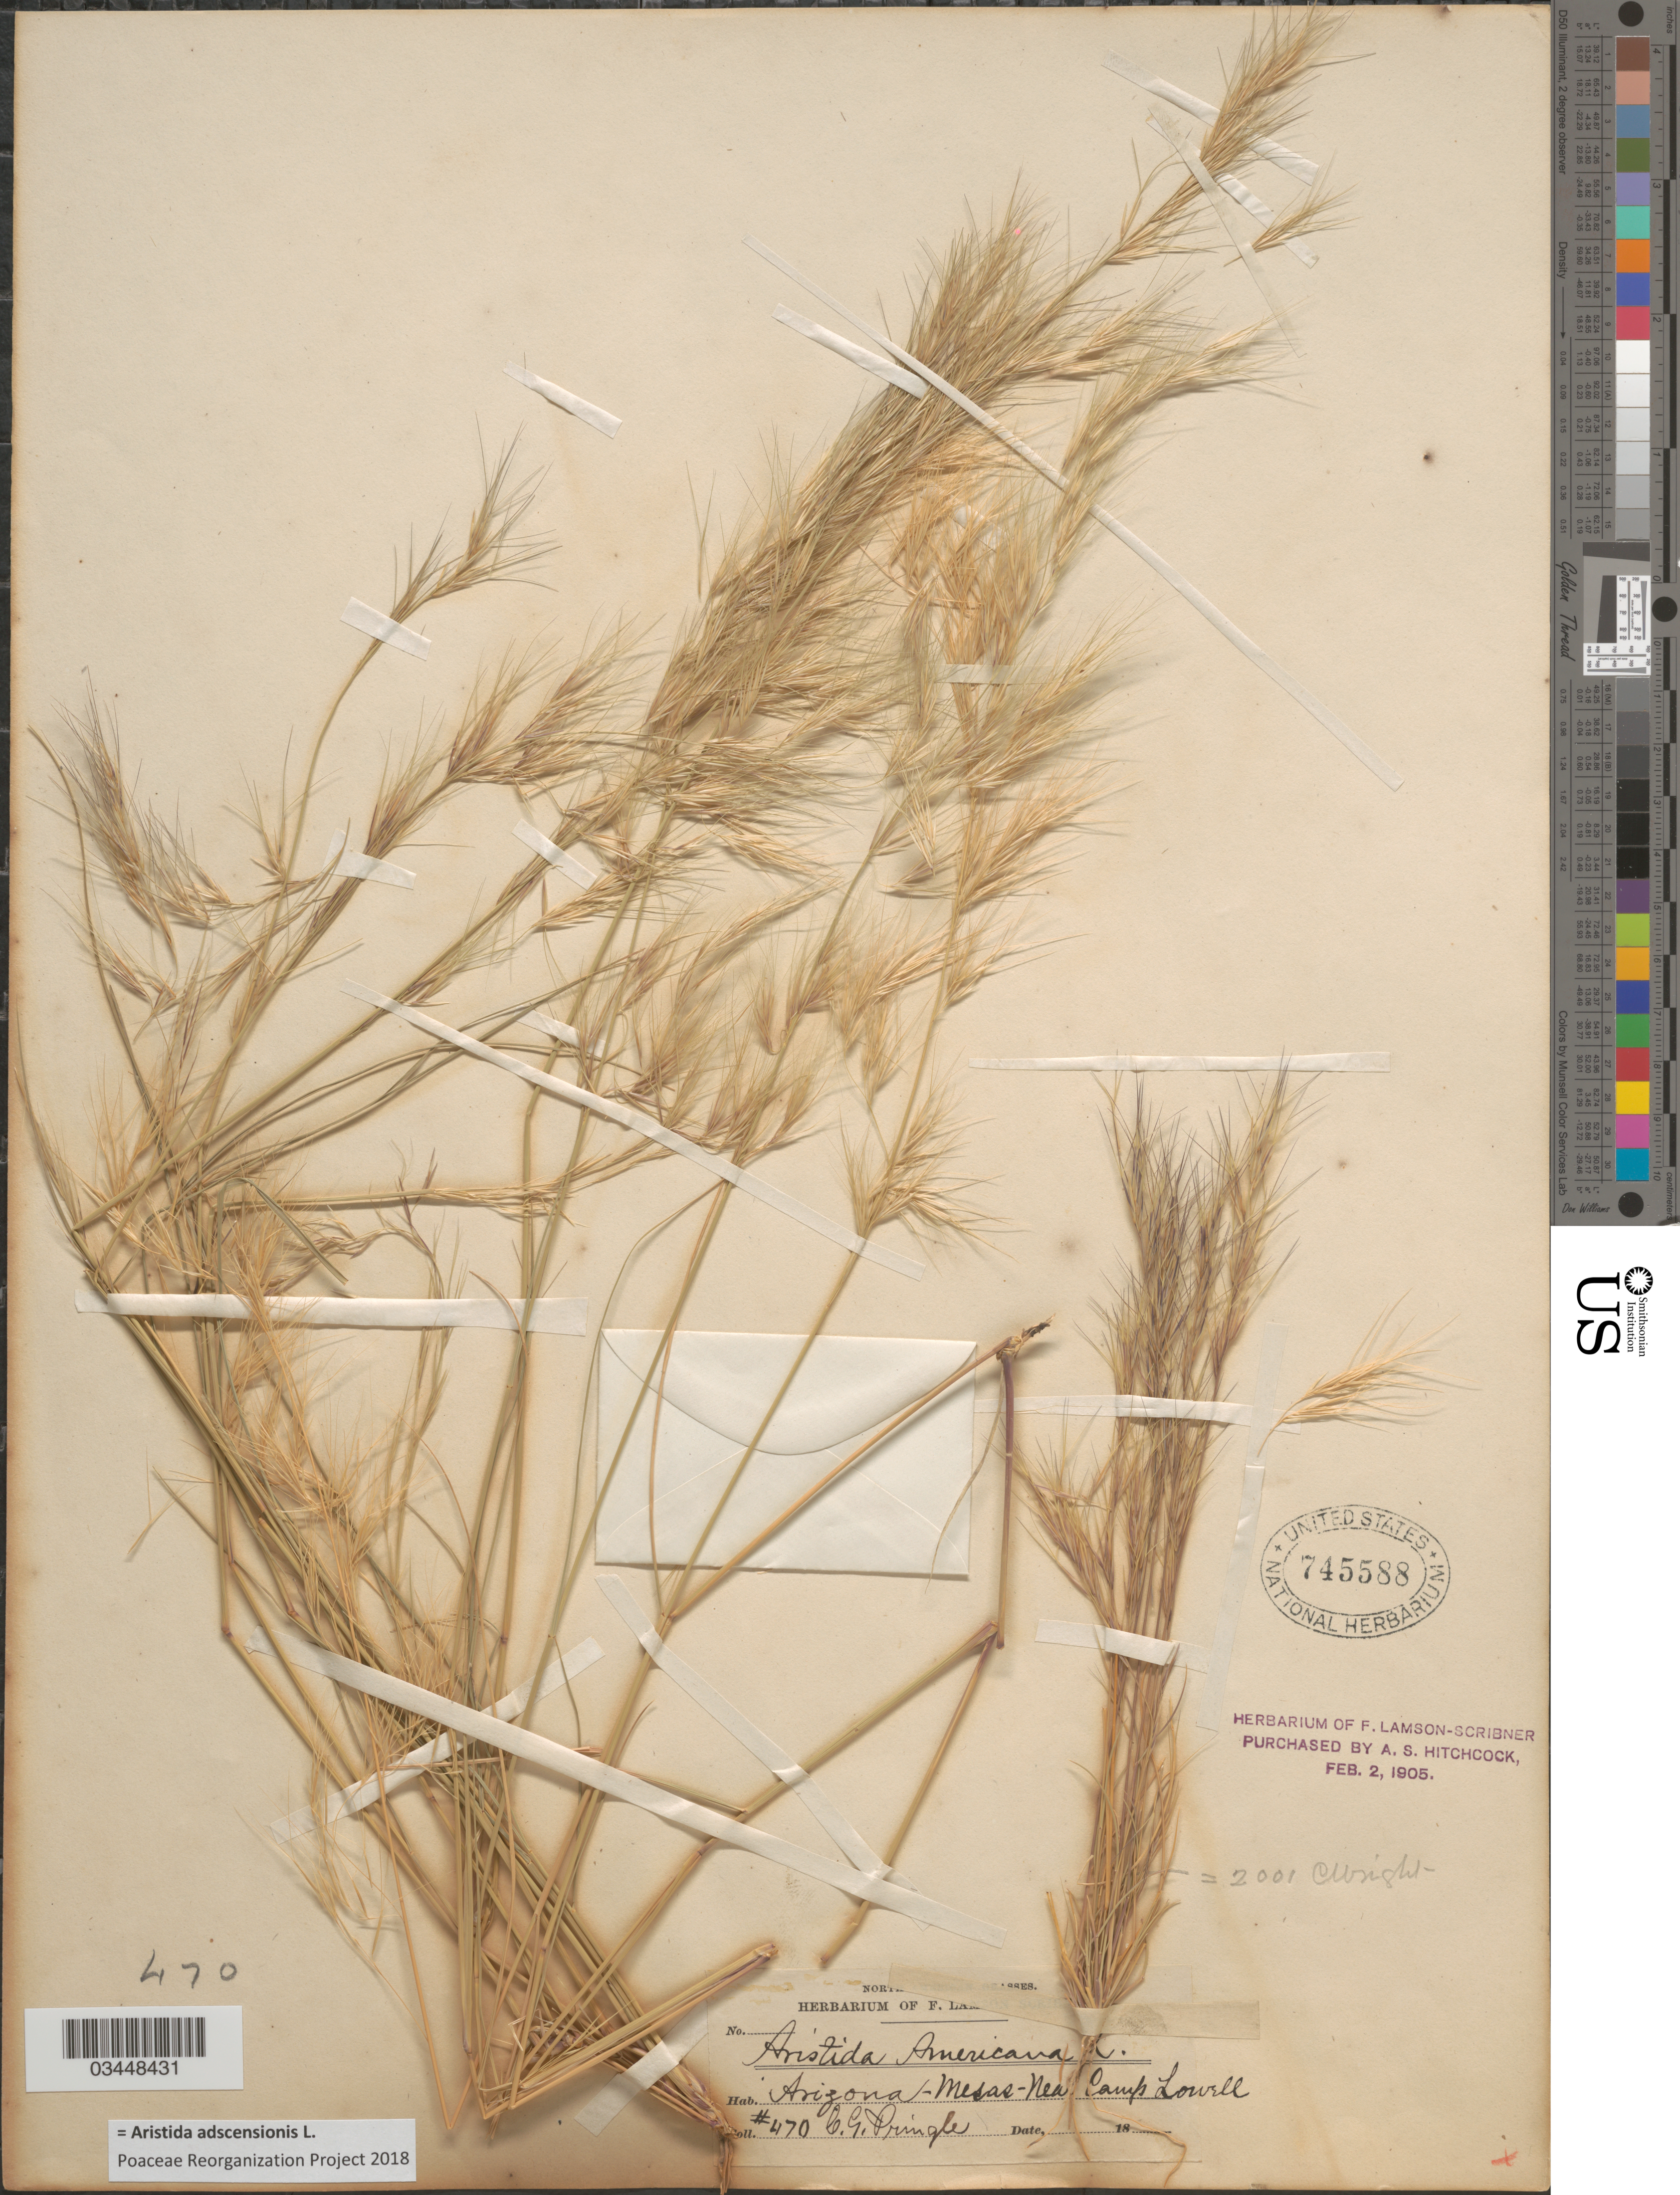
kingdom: Plantae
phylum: Tracheophyta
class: Liliopsida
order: Poales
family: Poaceae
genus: Aristida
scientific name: Aristida adscensionis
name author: L.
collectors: C. G. Pringle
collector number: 470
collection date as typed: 18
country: United States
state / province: Arizona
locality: Mesas- Near Camp Lowell.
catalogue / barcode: US 745588